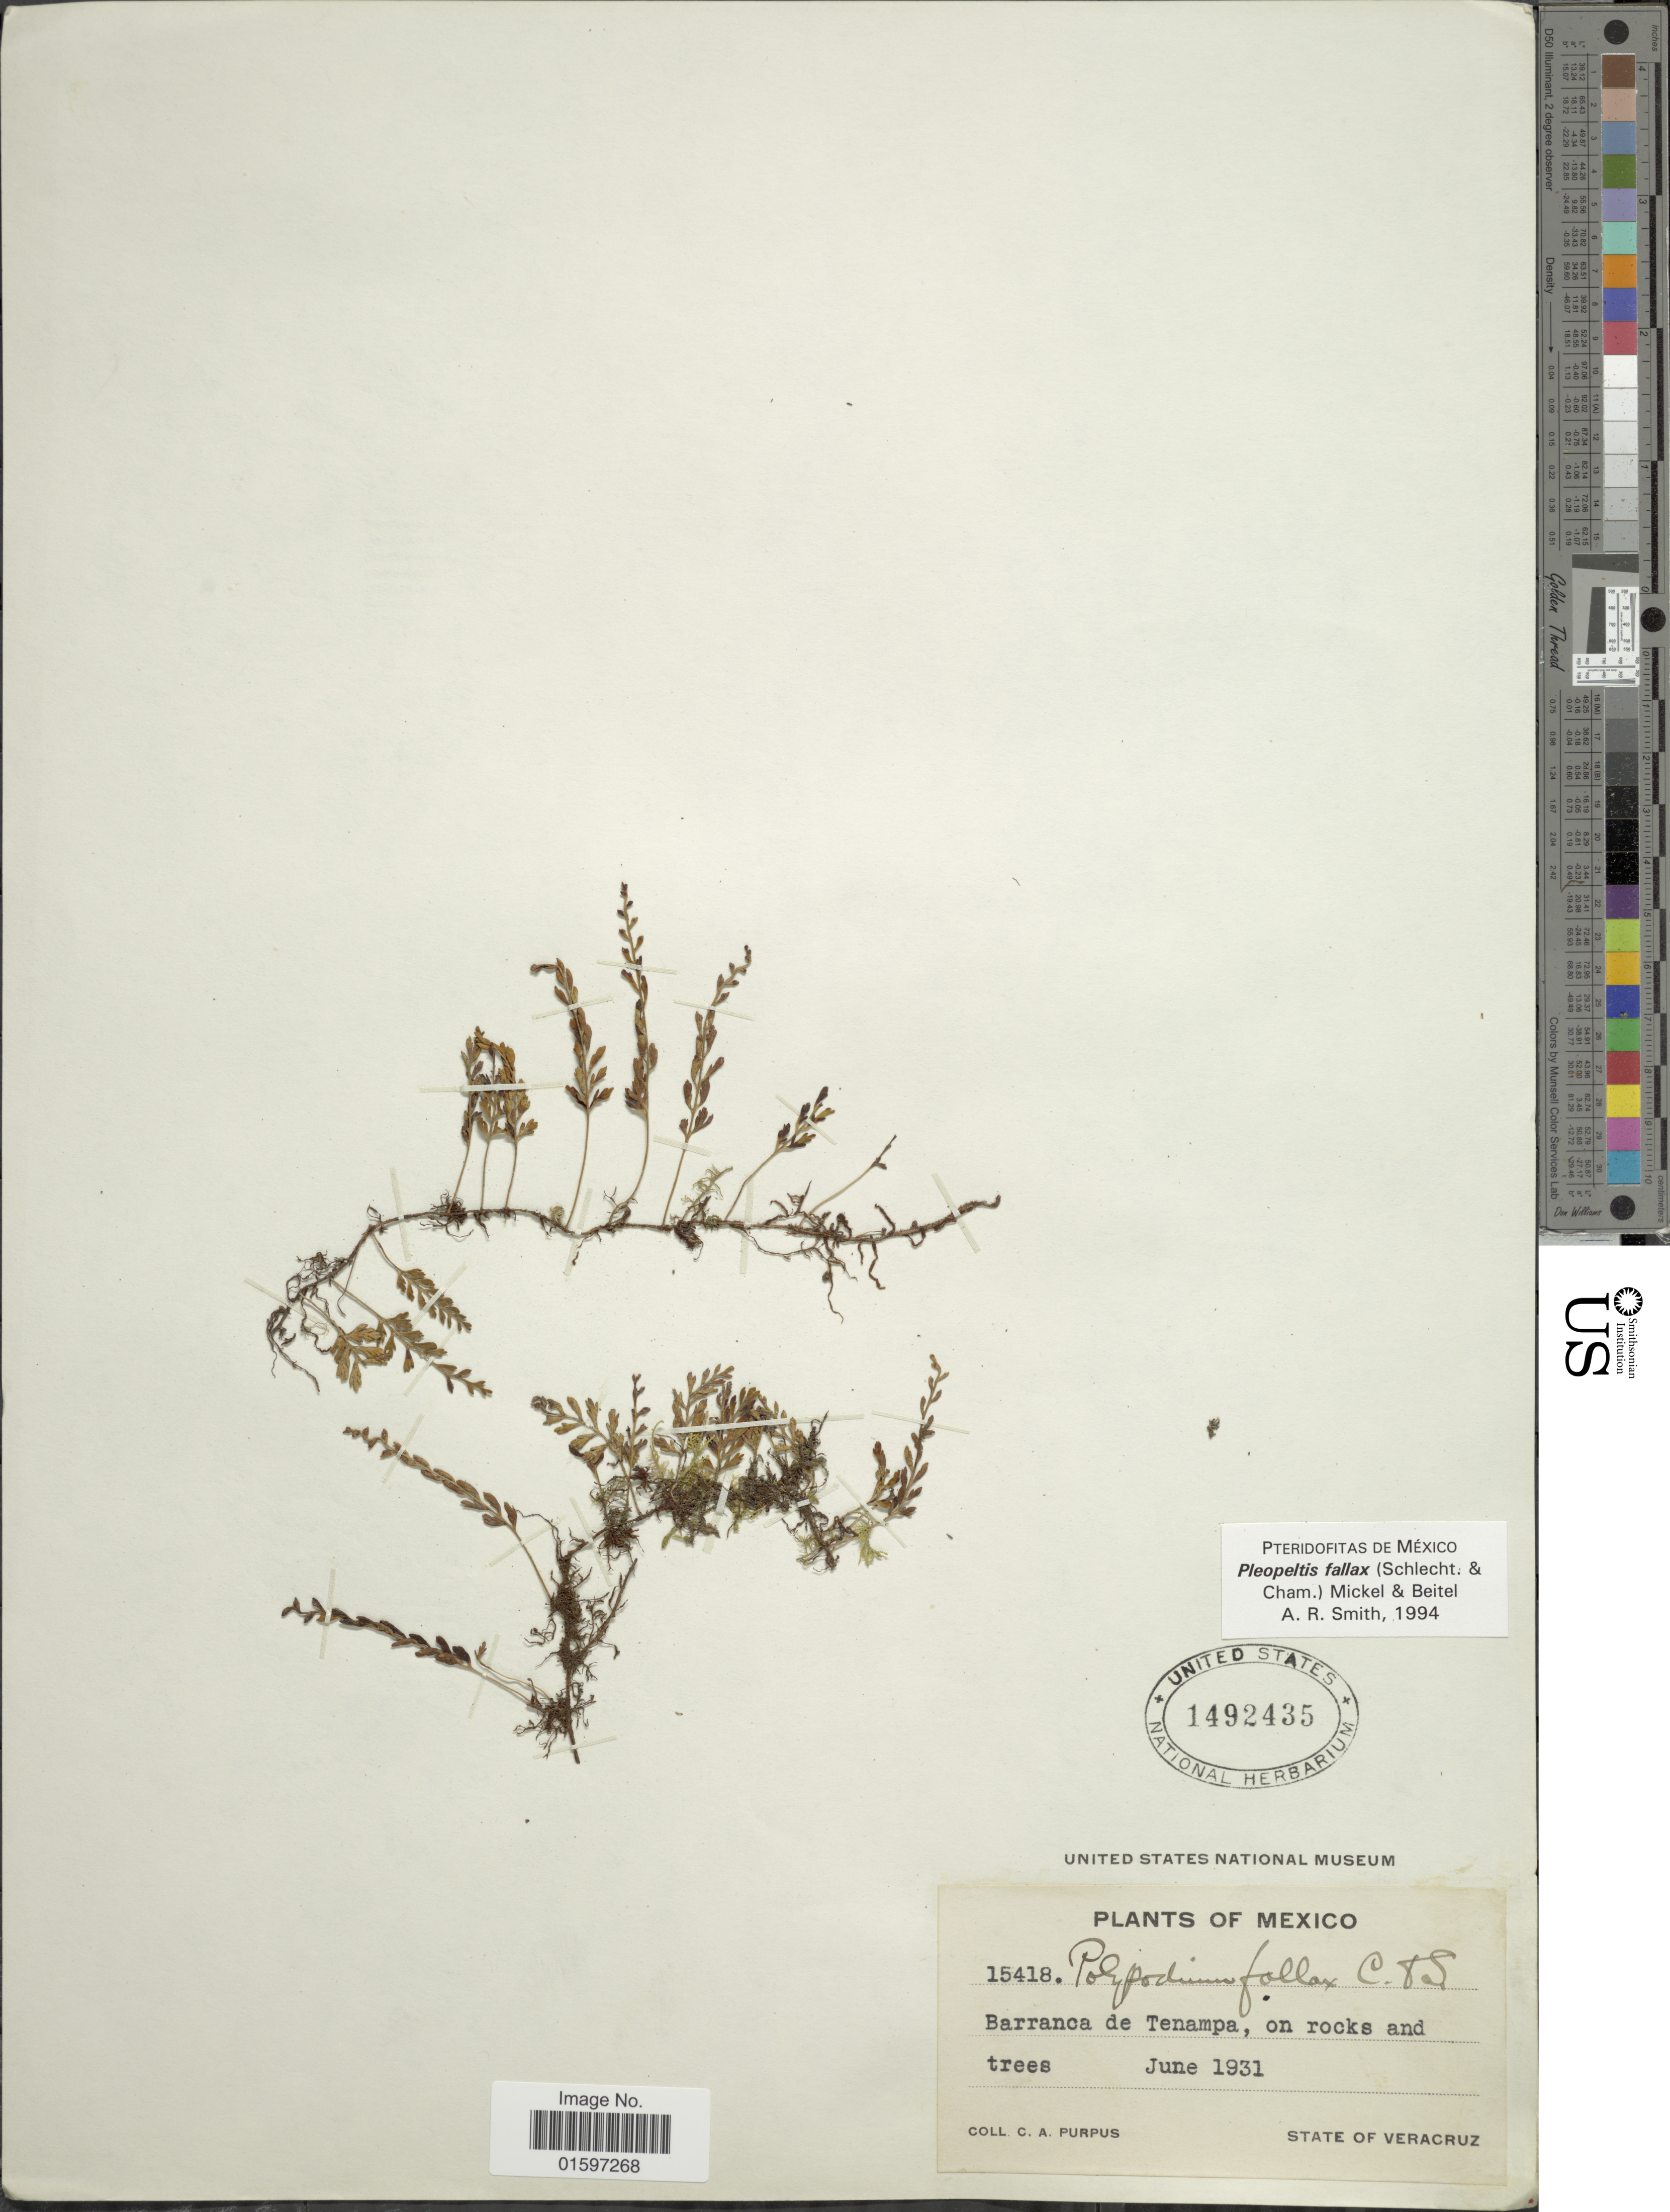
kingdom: Plantae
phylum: Tracheophyta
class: Polypodiopsida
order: Polypodiales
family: Polypodiaceae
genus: Pleopeltis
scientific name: Pleopeltis fallax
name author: (Schltdl. & Cham.) Mickel & Beitel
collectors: C. A. Purpus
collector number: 15418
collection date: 1931-06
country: Mexico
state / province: Veracruz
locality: Mexico, barranca de Tenampa, on rocks and trees, State of Veracruz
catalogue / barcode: US 1492435